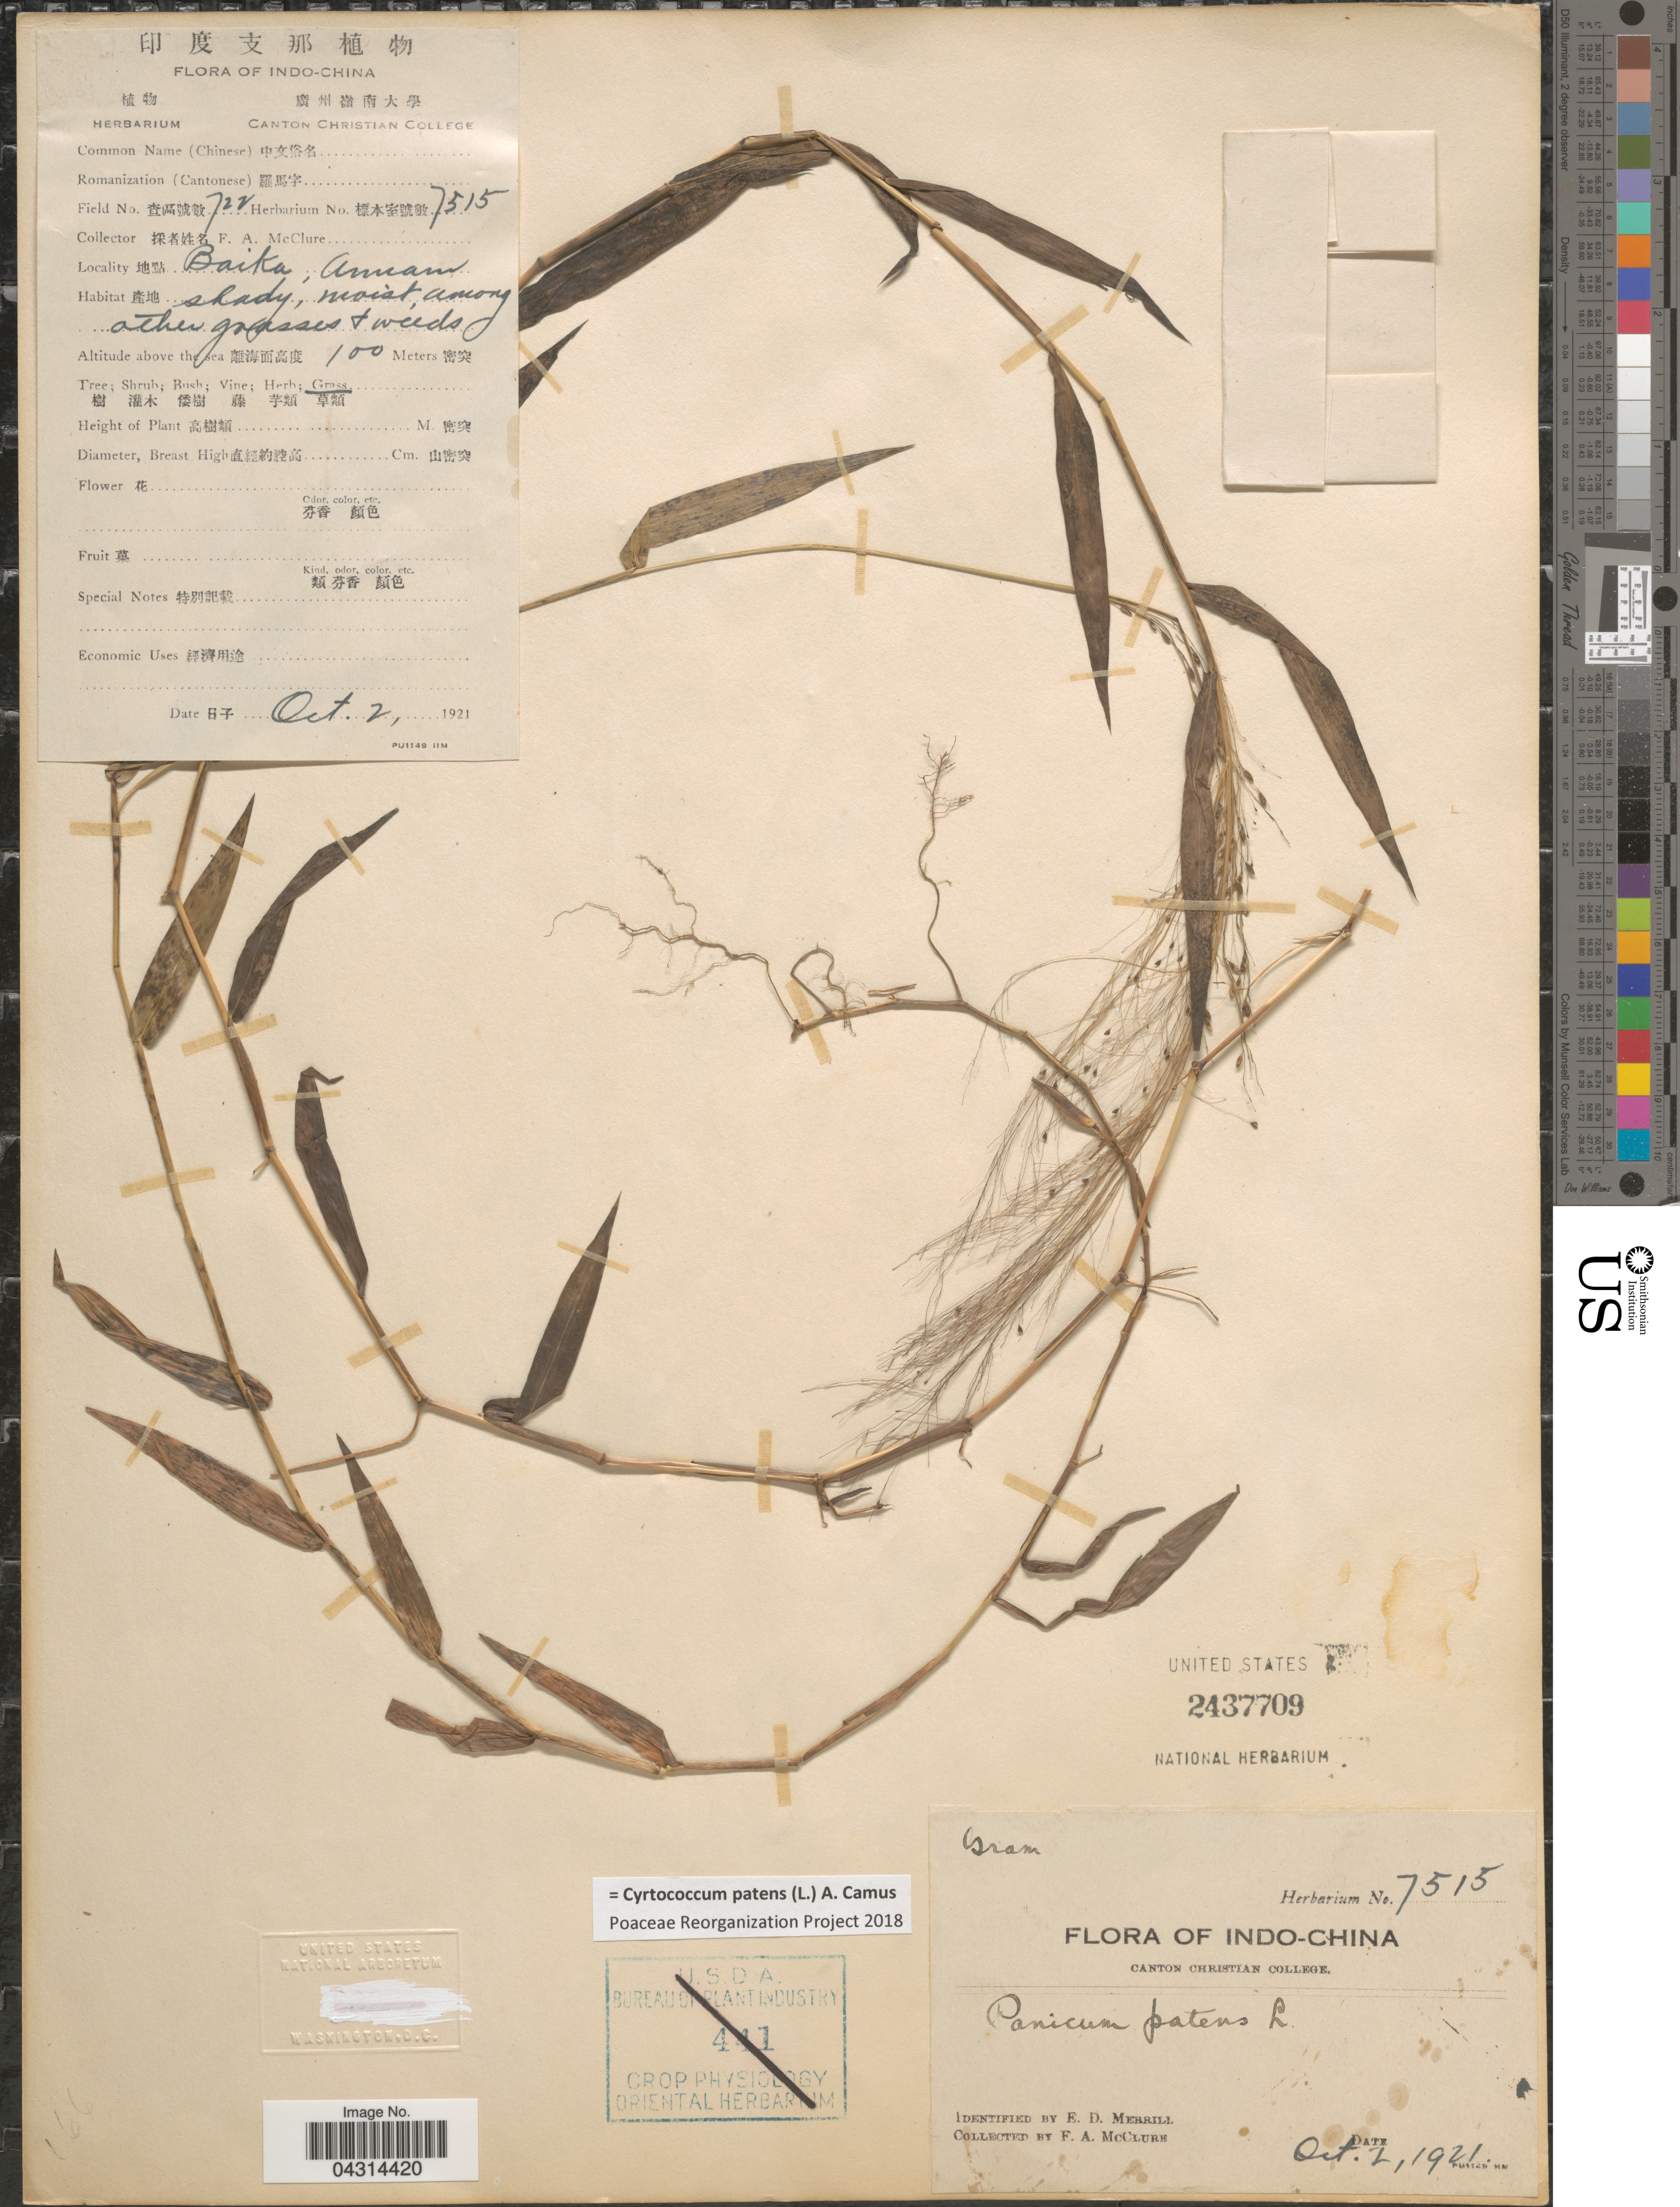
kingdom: Plantae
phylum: Tracheophyta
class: Liliopsida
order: Poales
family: Poaceae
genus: Cyrtococcum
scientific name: Cyrtococcum patens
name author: (L.) A. Camus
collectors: F. A. McClure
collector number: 7515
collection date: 1921-10-02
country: Vietnam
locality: Baika, Annam. Indo-China.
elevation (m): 100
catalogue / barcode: US 2437709